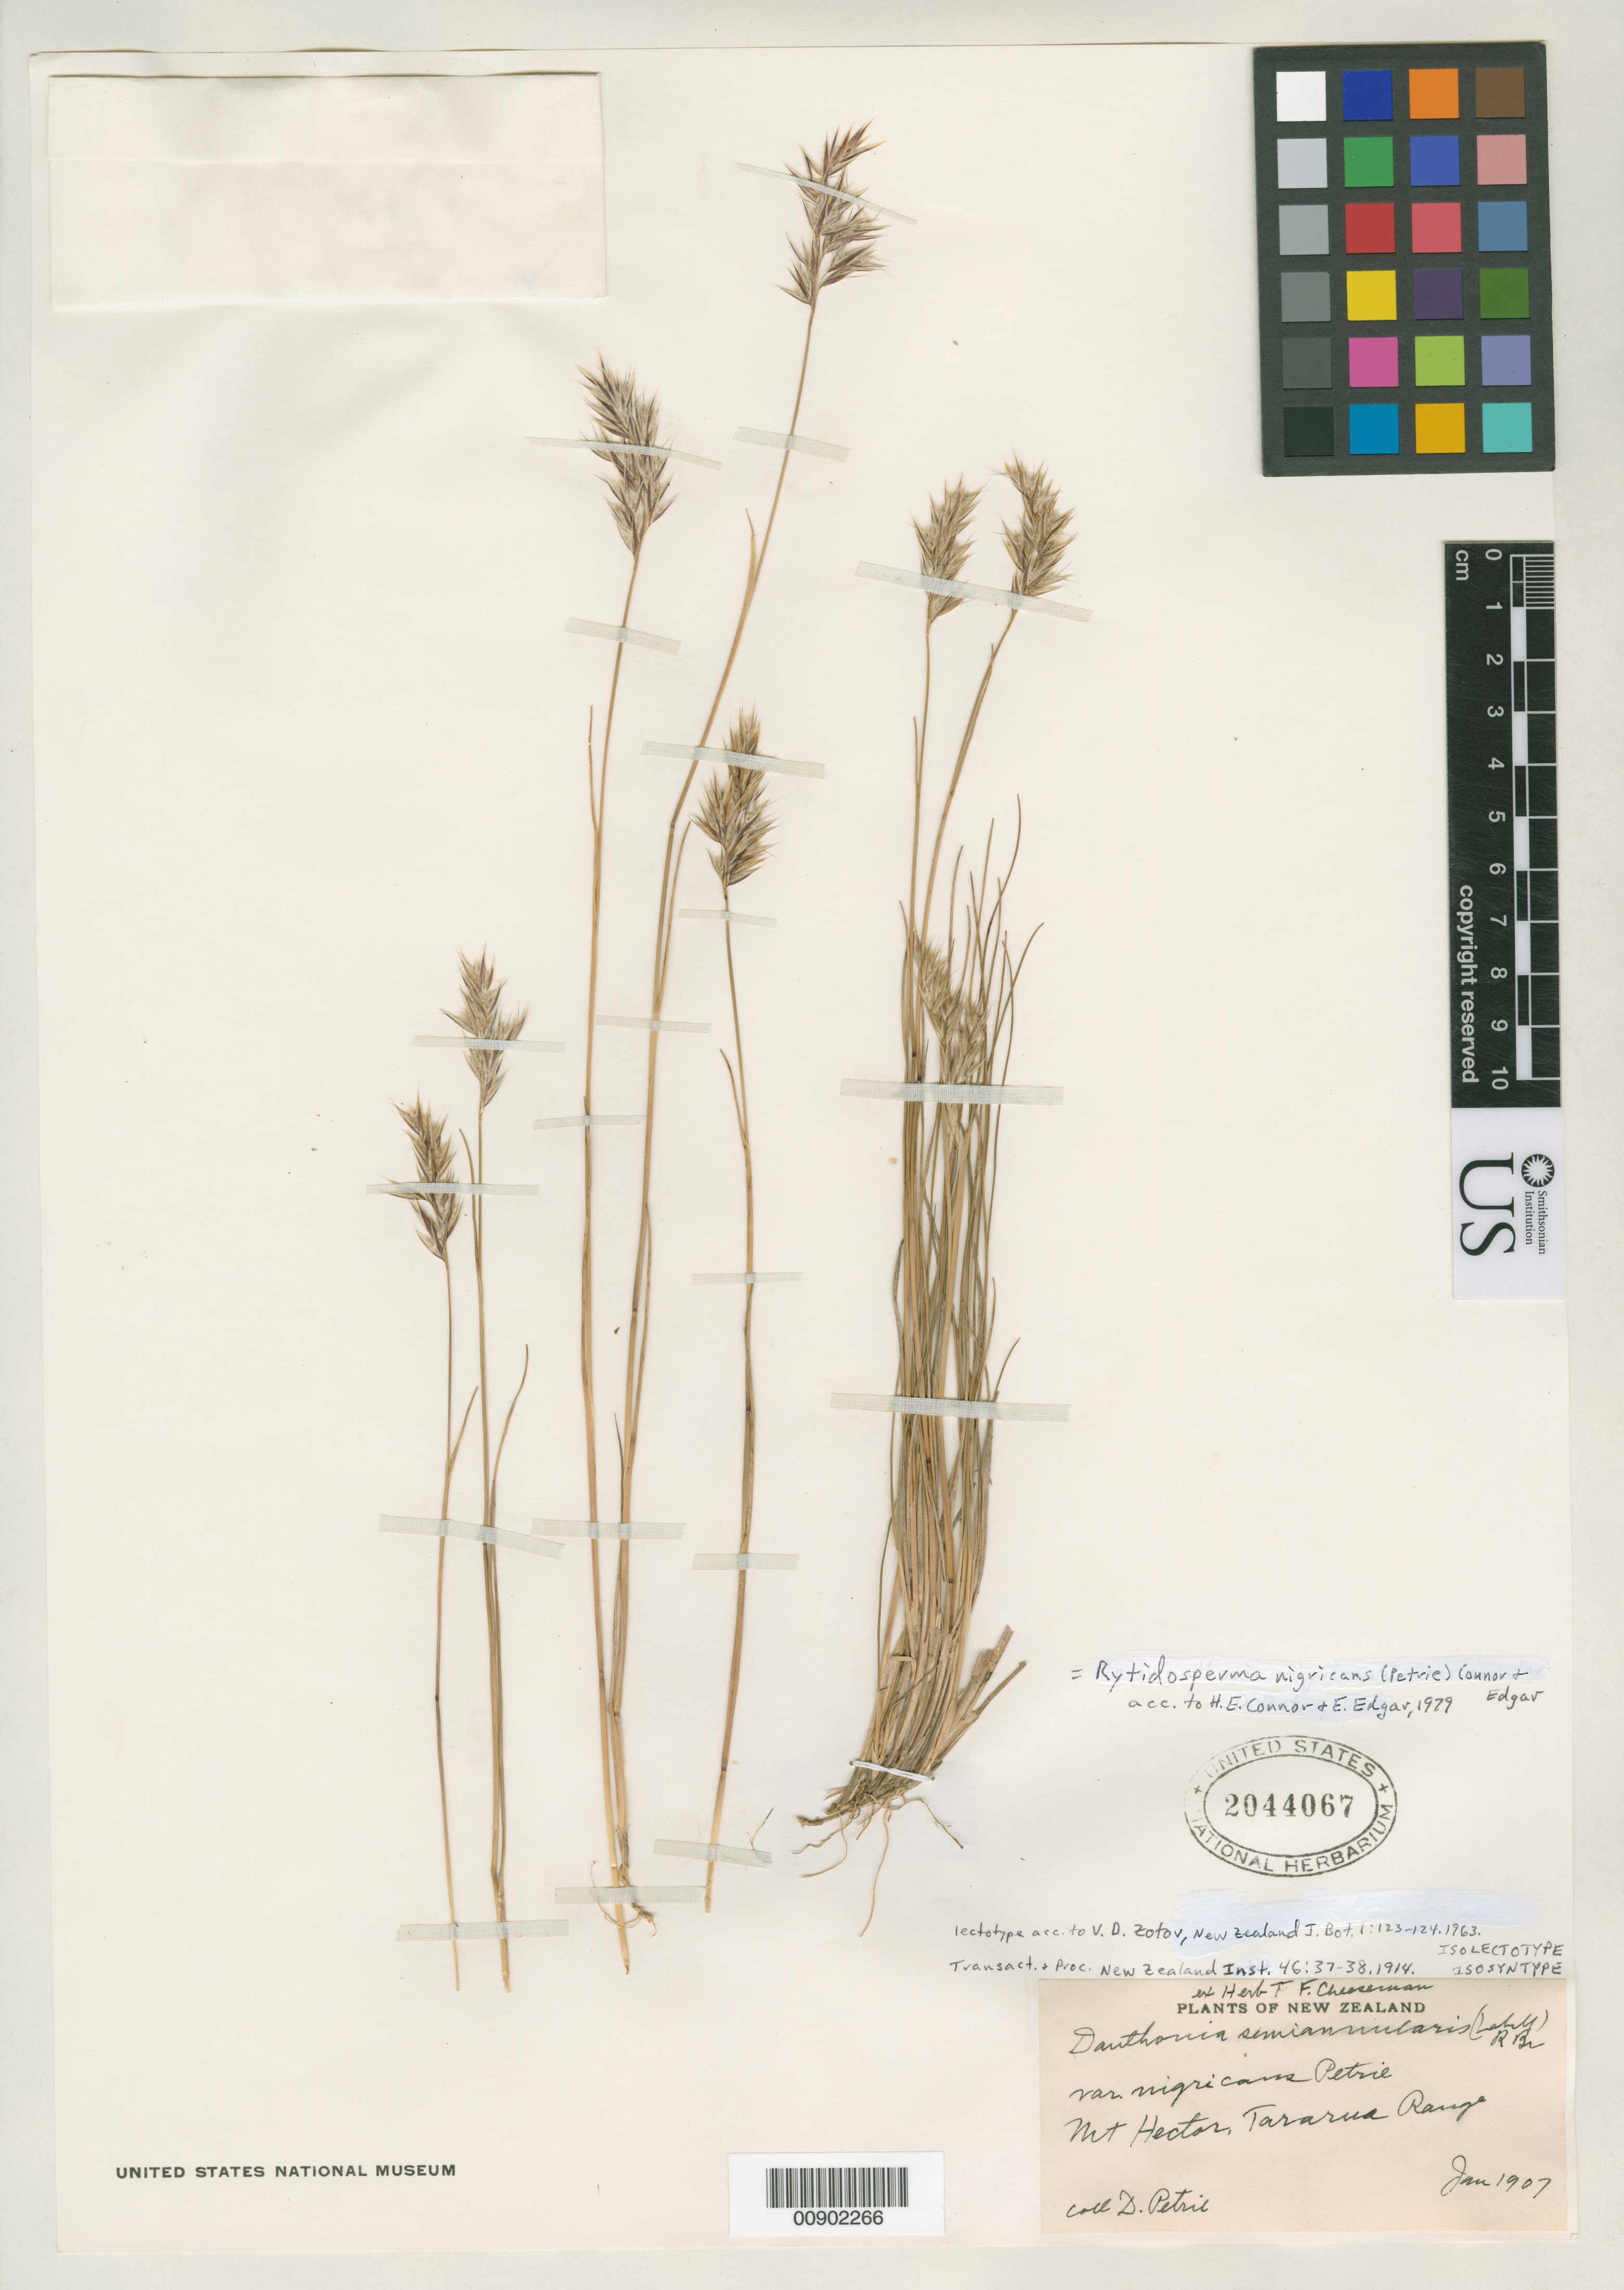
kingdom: Plantae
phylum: Tracheophyta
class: Liliopsida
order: Poales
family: Poaceae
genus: Danthonia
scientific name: Danthonia semiannularis var. nigricans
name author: Petrie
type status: Isolectotype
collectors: D. Petrie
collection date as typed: Jan 1907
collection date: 1907-01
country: New Zealand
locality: Mt. Hector, Tararua Range.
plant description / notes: Currently accepted name as cited by H.E. Connor & E. Edgar, 1979.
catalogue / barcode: US 2044067